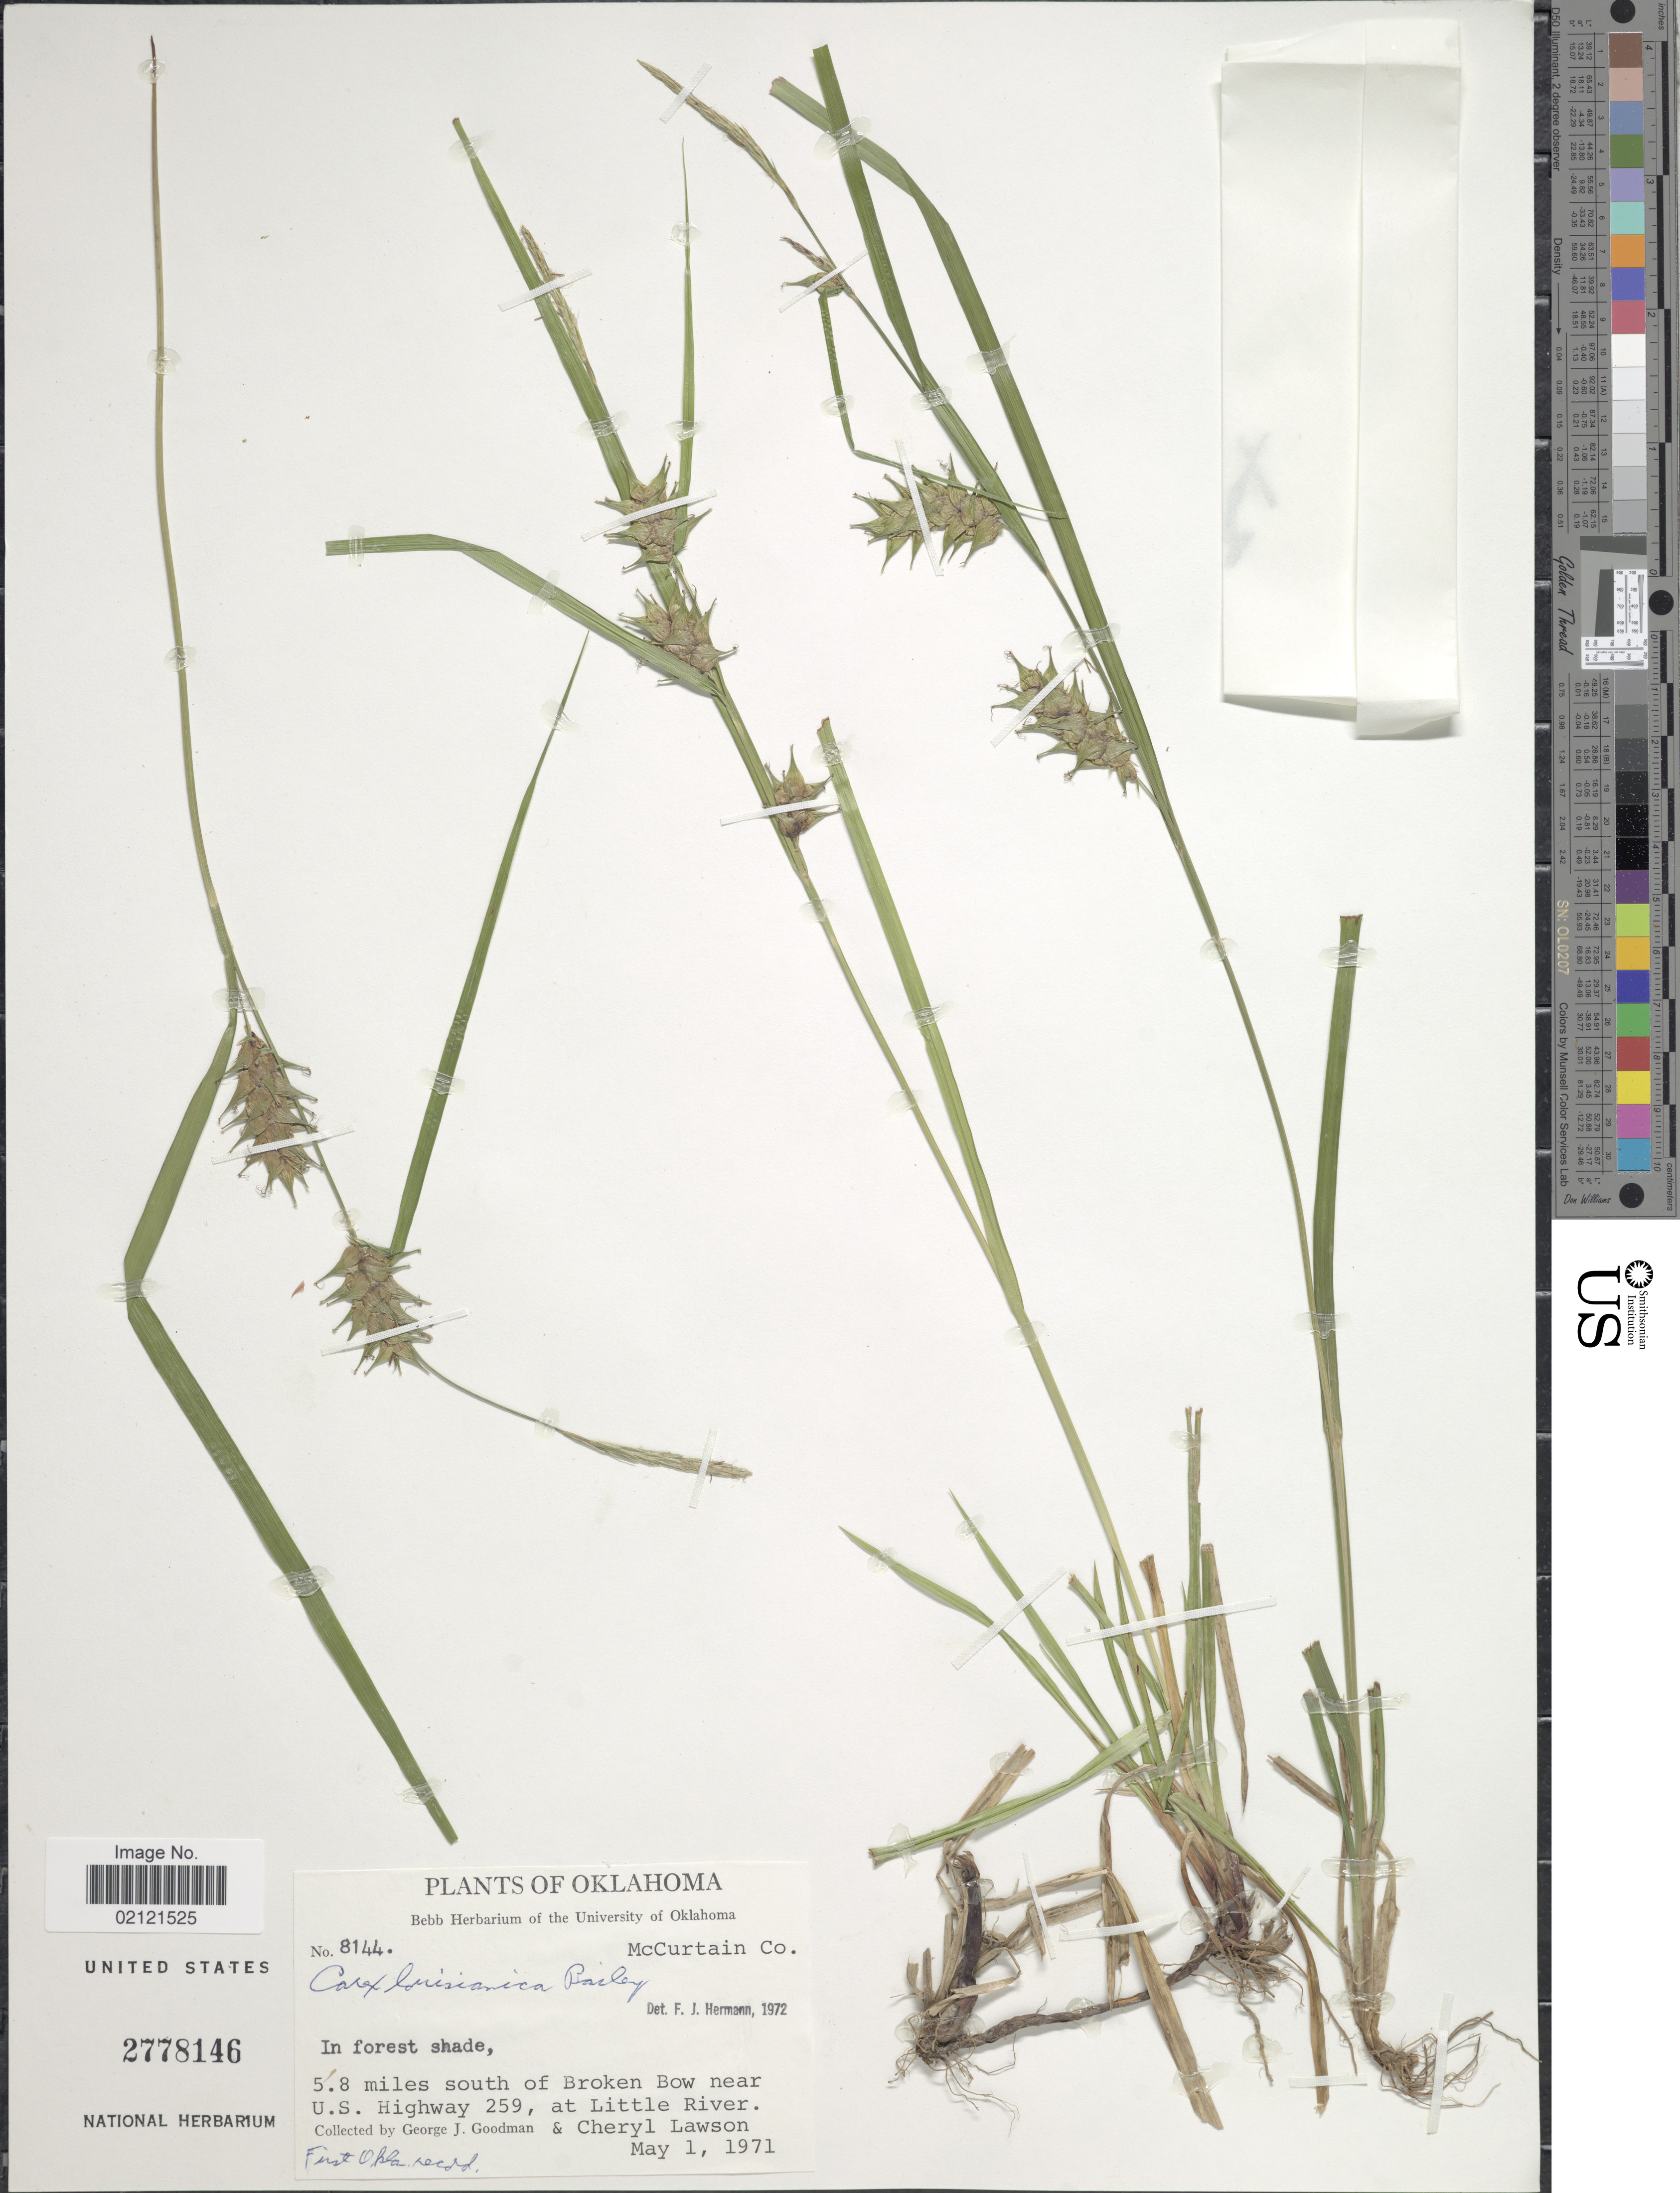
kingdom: Plantae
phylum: Tracheophyta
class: Liliopsida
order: Poales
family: Cyperaceae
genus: Carex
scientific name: Carex louisianica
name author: L.H. Bailey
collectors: G. J. Goodman & C. A. Lawson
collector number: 8144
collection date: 1971-05-01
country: United States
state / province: Oklahoma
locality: McCurtain Co., 5.8 miles south of Broken Bow near U.S. Highway 259, at Little River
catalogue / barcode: US 2778146